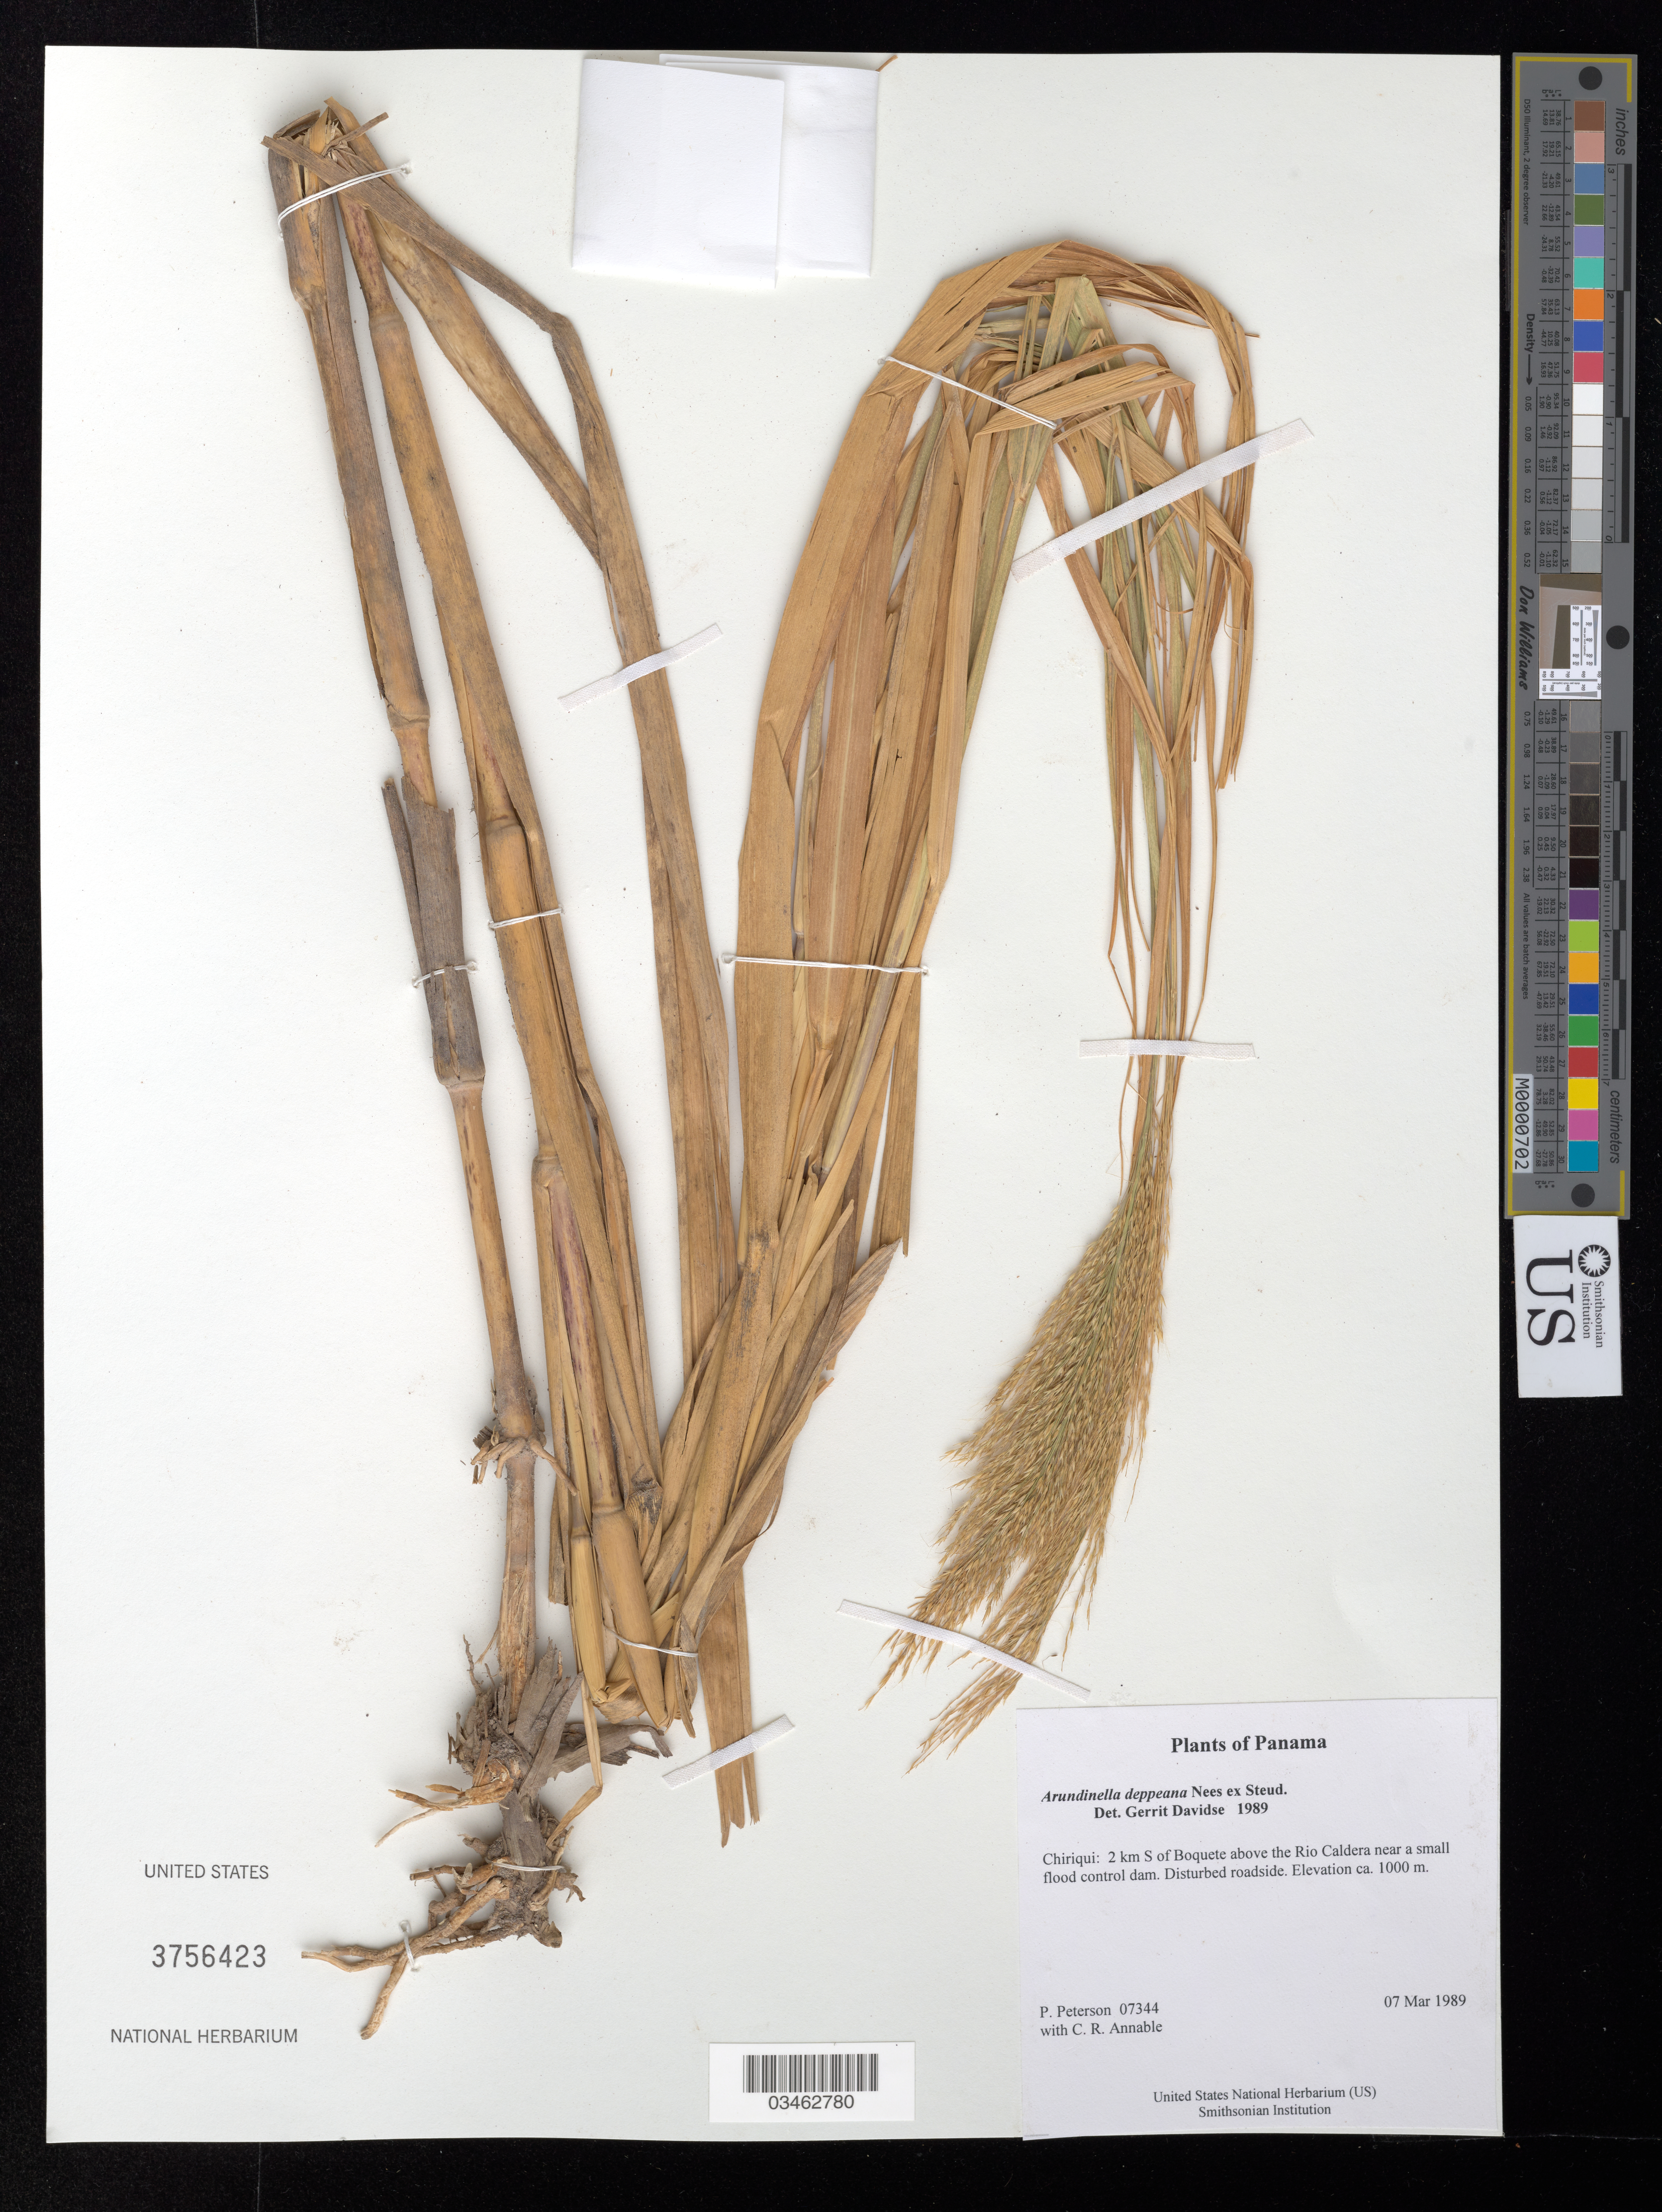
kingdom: Plantae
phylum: Tracheophyta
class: Liliopsida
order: Poales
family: Poaceae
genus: Arundinella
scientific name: Arundinella deppeana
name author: Nees ex Steud.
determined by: Davidse, Gerrit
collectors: P. M. Peterson & C. R. Annable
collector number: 07344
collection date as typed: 07 Mar 1989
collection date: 1989-03-07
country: Panama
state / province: Chiriqui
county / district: Boquete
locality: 2 km S of Boquete above the Rio Caldera near a small flood control dam.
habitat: near a small flood control dam. Disturbed roadside.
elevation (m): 1000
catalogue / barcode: US 3756423